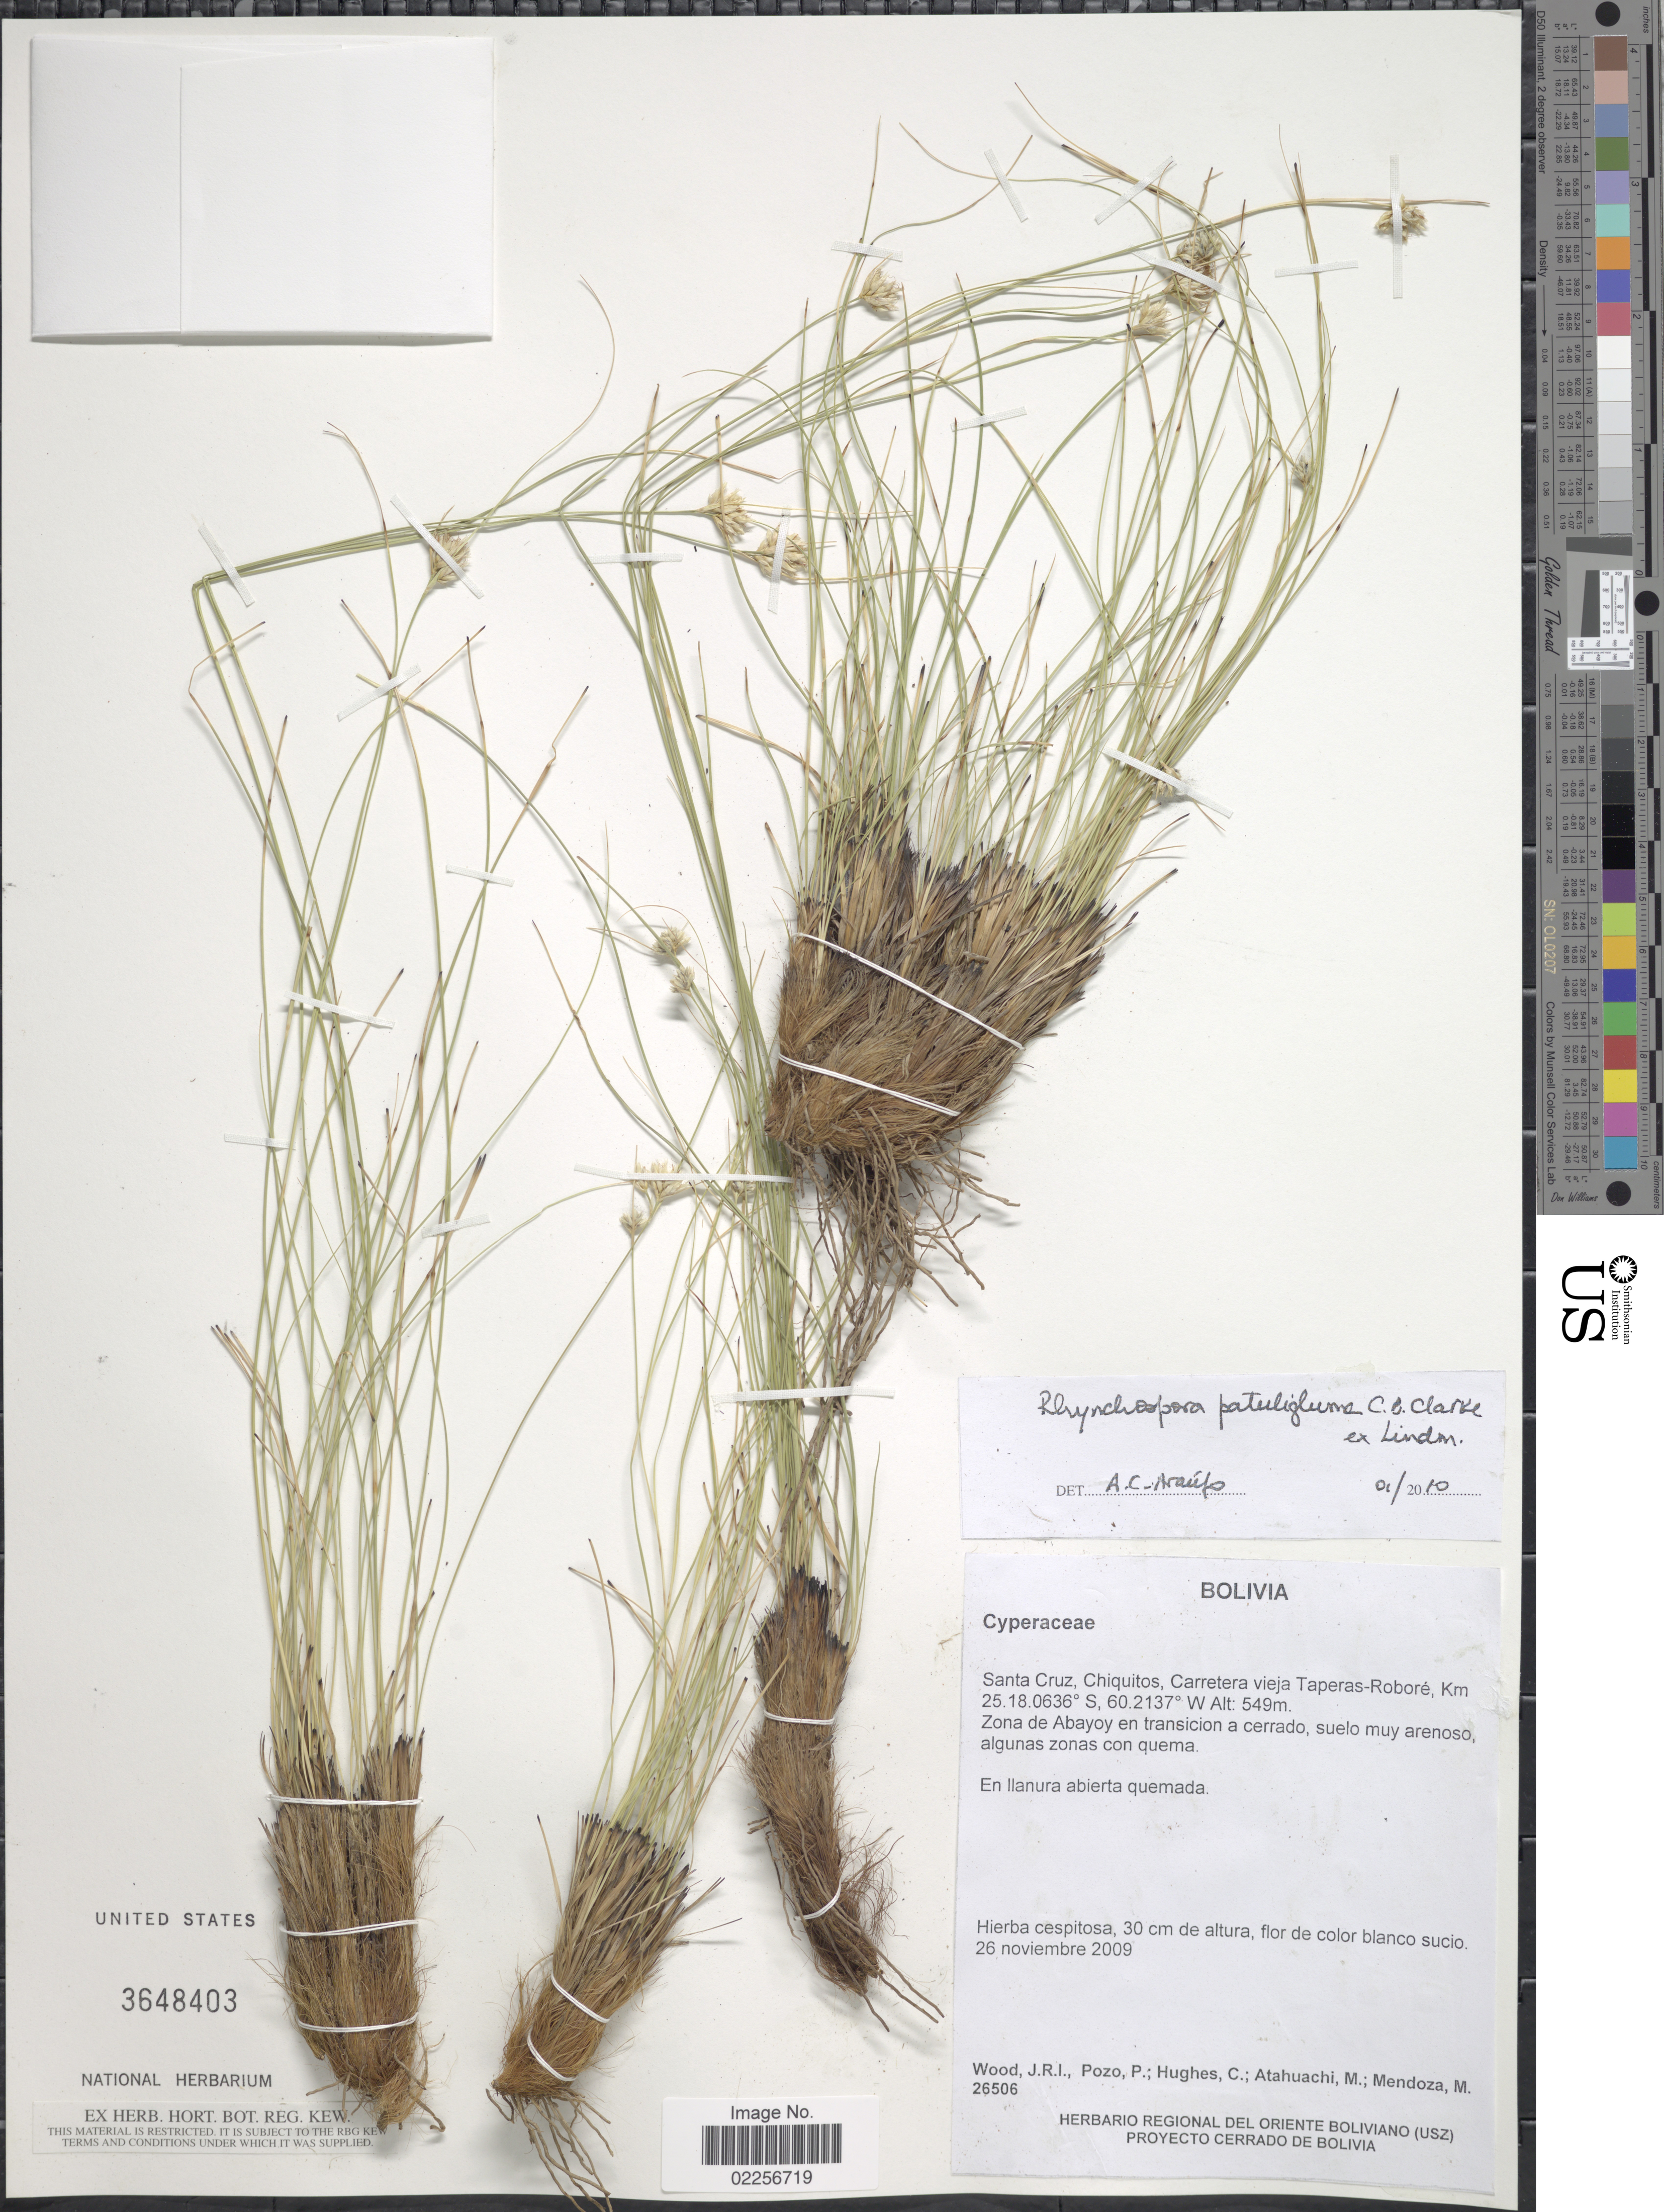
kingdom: Plantae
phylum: Tracheophyta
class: Liliopsida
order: Poales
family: Cyperaceae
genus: Rhynchospora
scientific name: Rhynchospora patuligluma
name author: C.B. Clarke ex Lindm.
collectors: J. R. I. Wood, P. Pozo, C. E. Hughes, M. Atahuachi & M. Mendoza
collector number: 26506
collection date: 2009-11-26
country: Bolivia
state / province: Santa Cruz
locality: Chiquitos, Carretera vieja Taperas-Robore, km 25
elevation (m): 549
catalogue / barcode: US 3648403